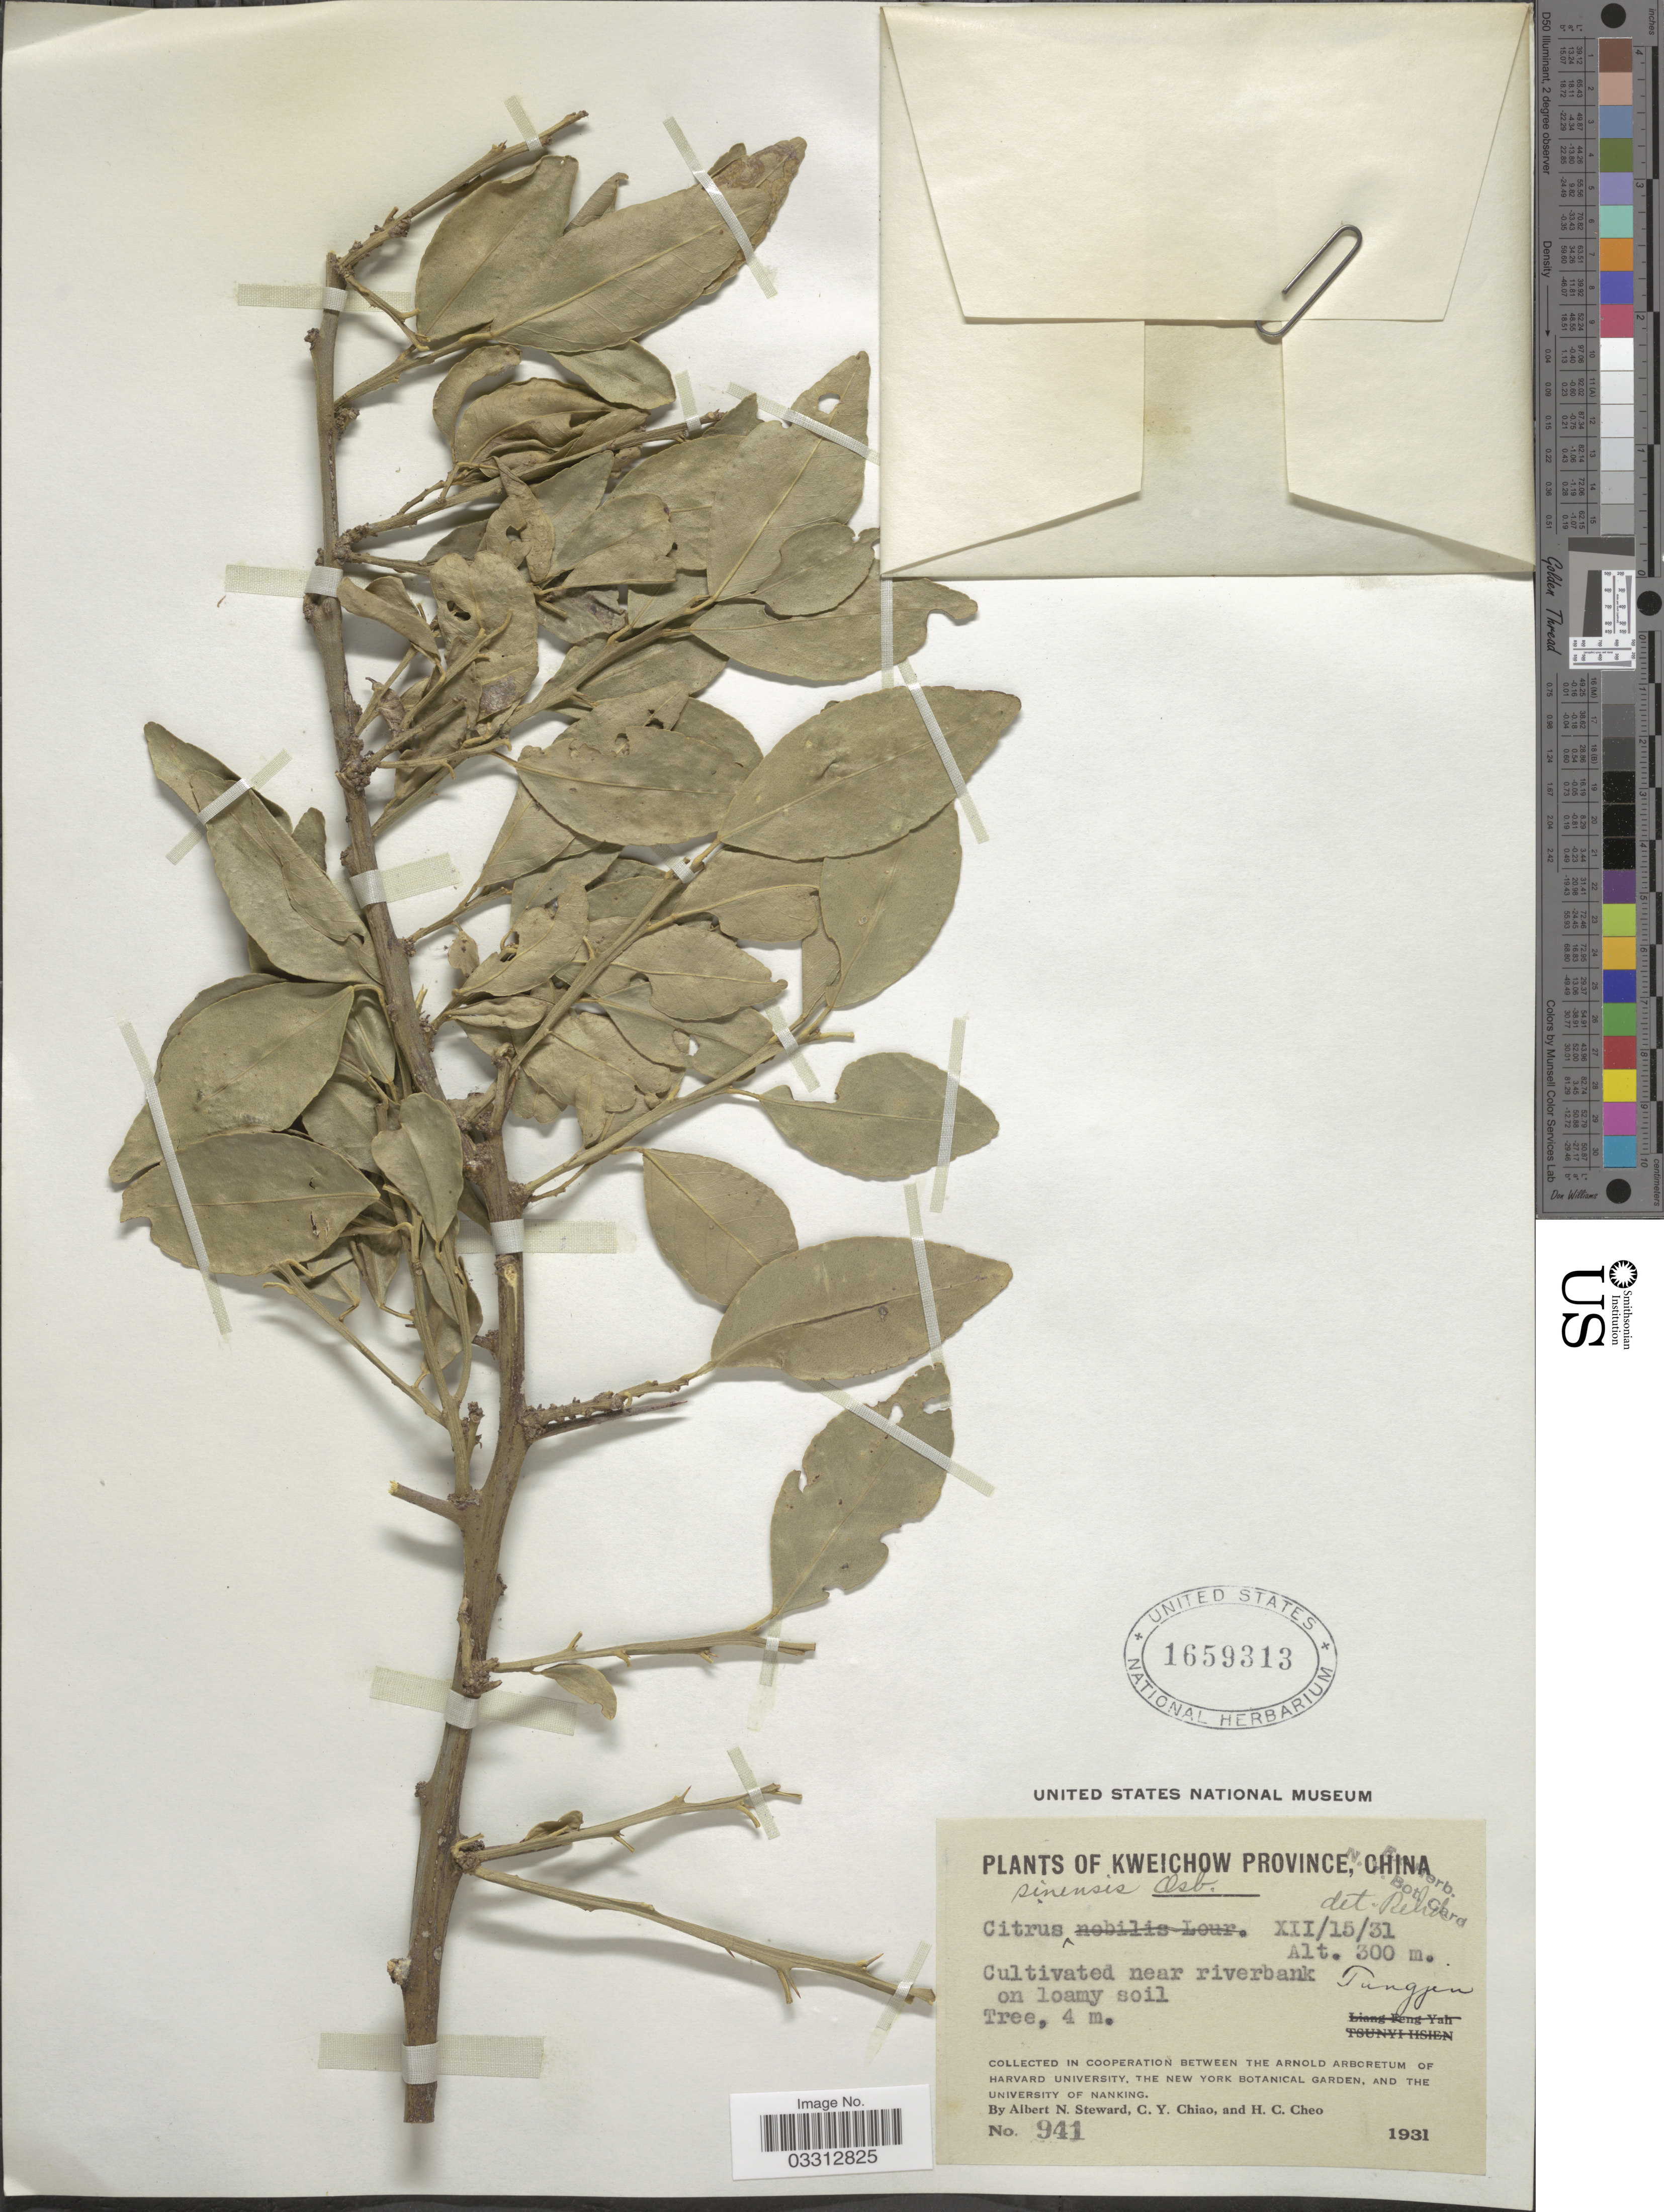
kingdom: Plantae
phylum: Tracheophyta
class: Magnoliopsida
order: Sapindales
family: Rutaceae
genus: Citrus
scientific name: Citrus x sinensis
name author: (L.) Osbeck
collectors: A. N. Steward, C. Y. Chiao & H. Cheo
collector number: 941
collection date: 1931-12-15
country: China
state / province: Guizhou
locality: Cultivated near riverbank. Tungjen [interpreted].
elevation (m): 300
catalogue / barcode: US 1659313